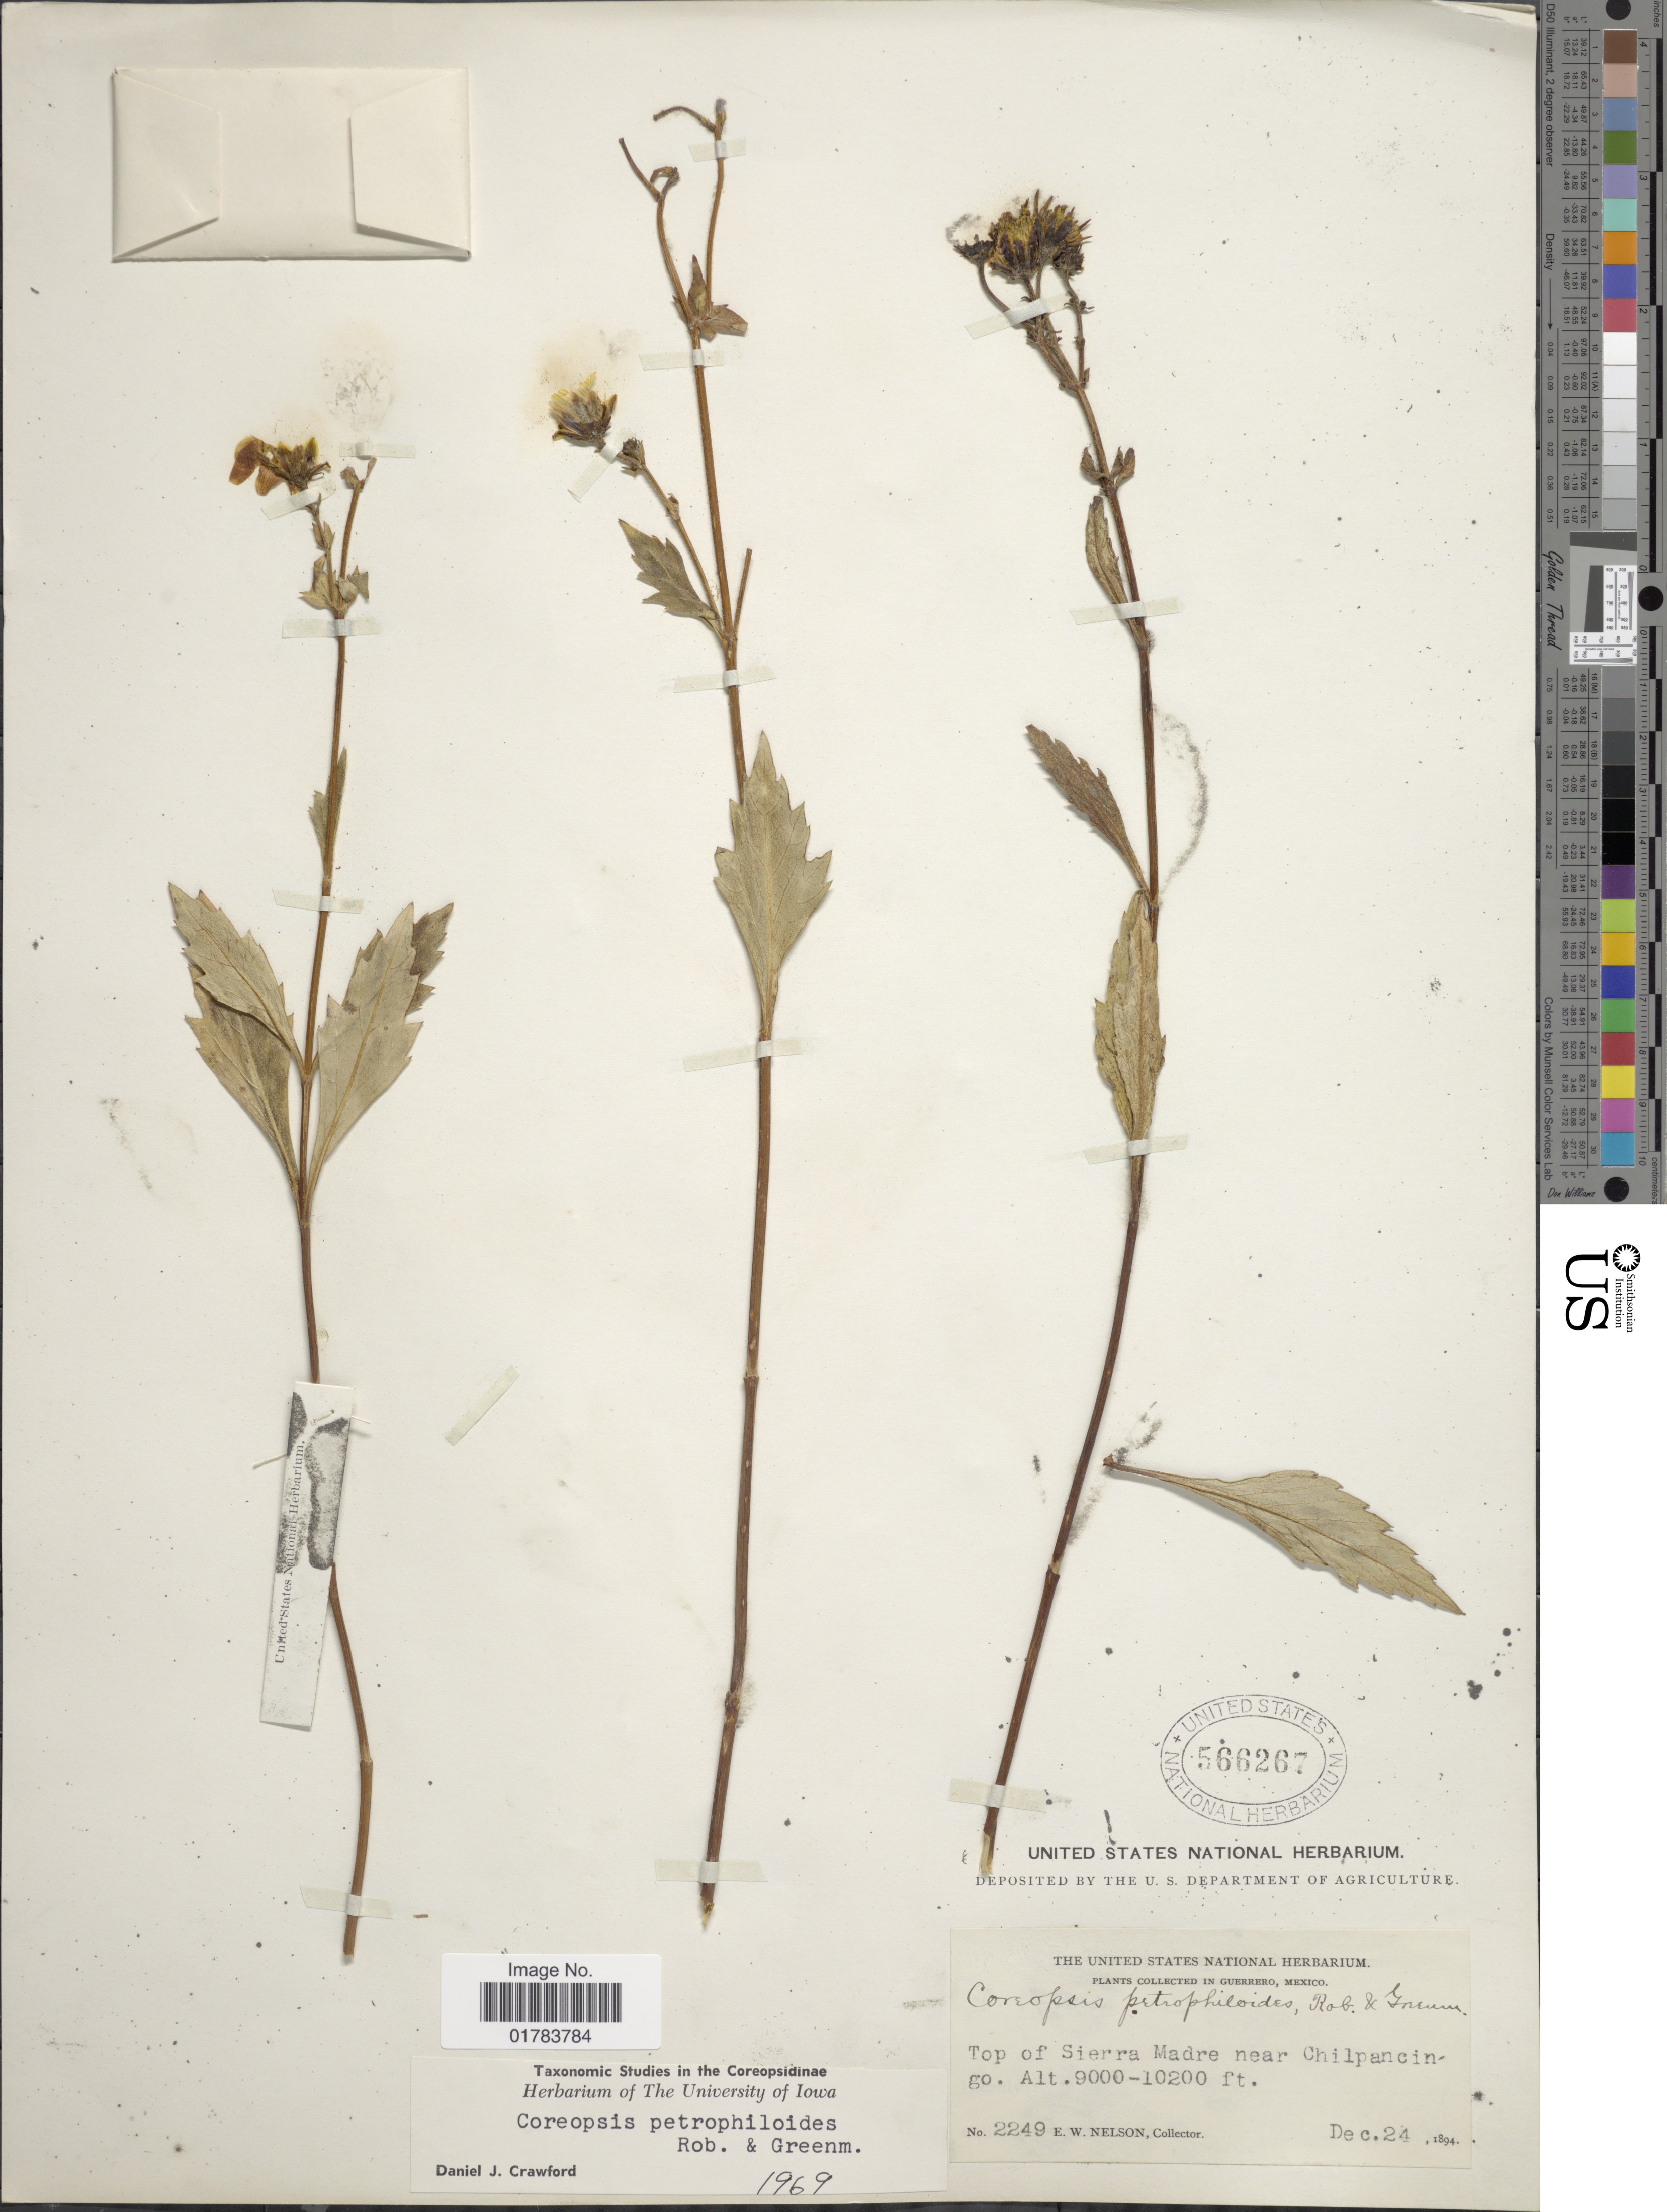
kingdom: Plantae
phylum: Tracheophyta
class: Magnoliopsida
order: Asterales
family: Asteraceae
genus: Coreopsis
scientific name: Coreopsis petrophiloides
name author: B.L. Rob. & Greenm.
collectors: E. W. Nelson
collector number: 2249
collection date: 1894-12-24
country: Mexico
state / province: Guerrero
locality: Top Sierra Madre near Chilpancingo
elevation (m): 2743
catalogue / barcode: US 566267